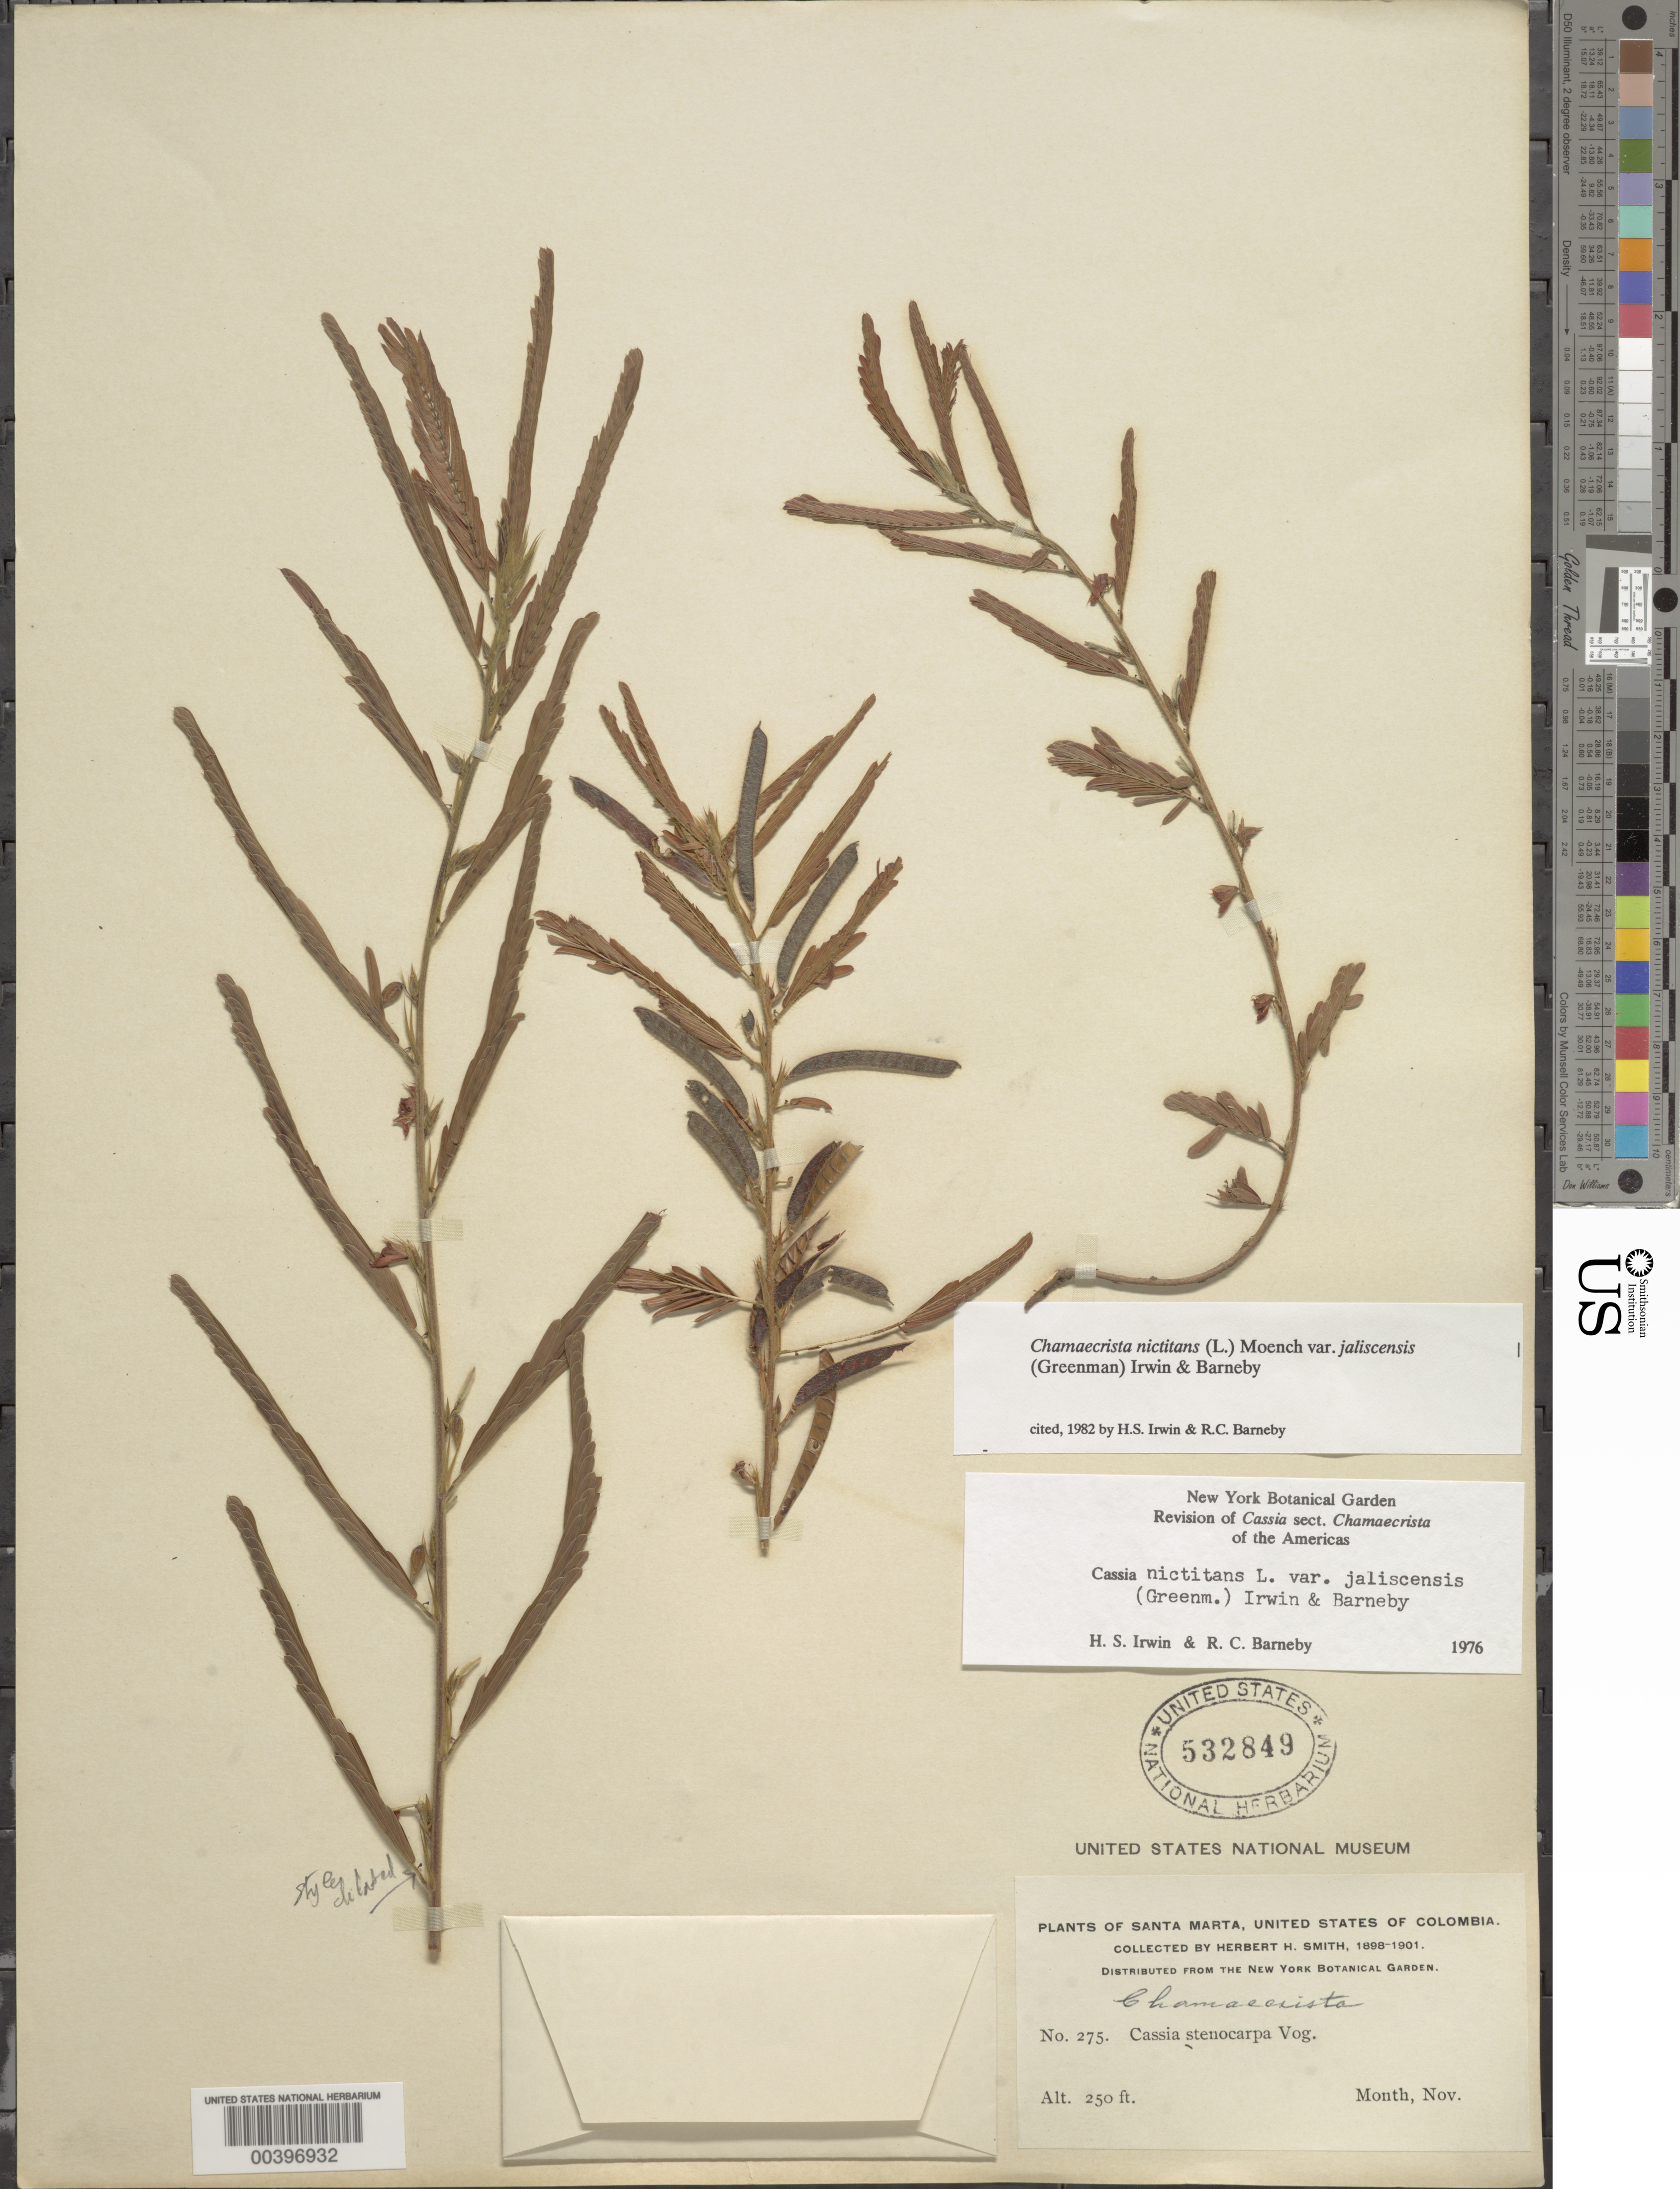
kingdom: Plantae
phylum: Tracheophyta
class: Magnoliopsida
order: Fabales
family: Fabaceae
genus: Chamaecrista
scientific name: Chamaecrista nictitans var. jaliscensis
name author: (Greenm.) H.S. Irwin & Barneby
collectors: Herbert H. Smith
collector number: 275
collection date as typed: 1898 to -- -- 1901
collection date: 1898/1901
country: Colombia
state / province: Magdalena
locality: Santa Marta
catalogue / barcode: US 532849